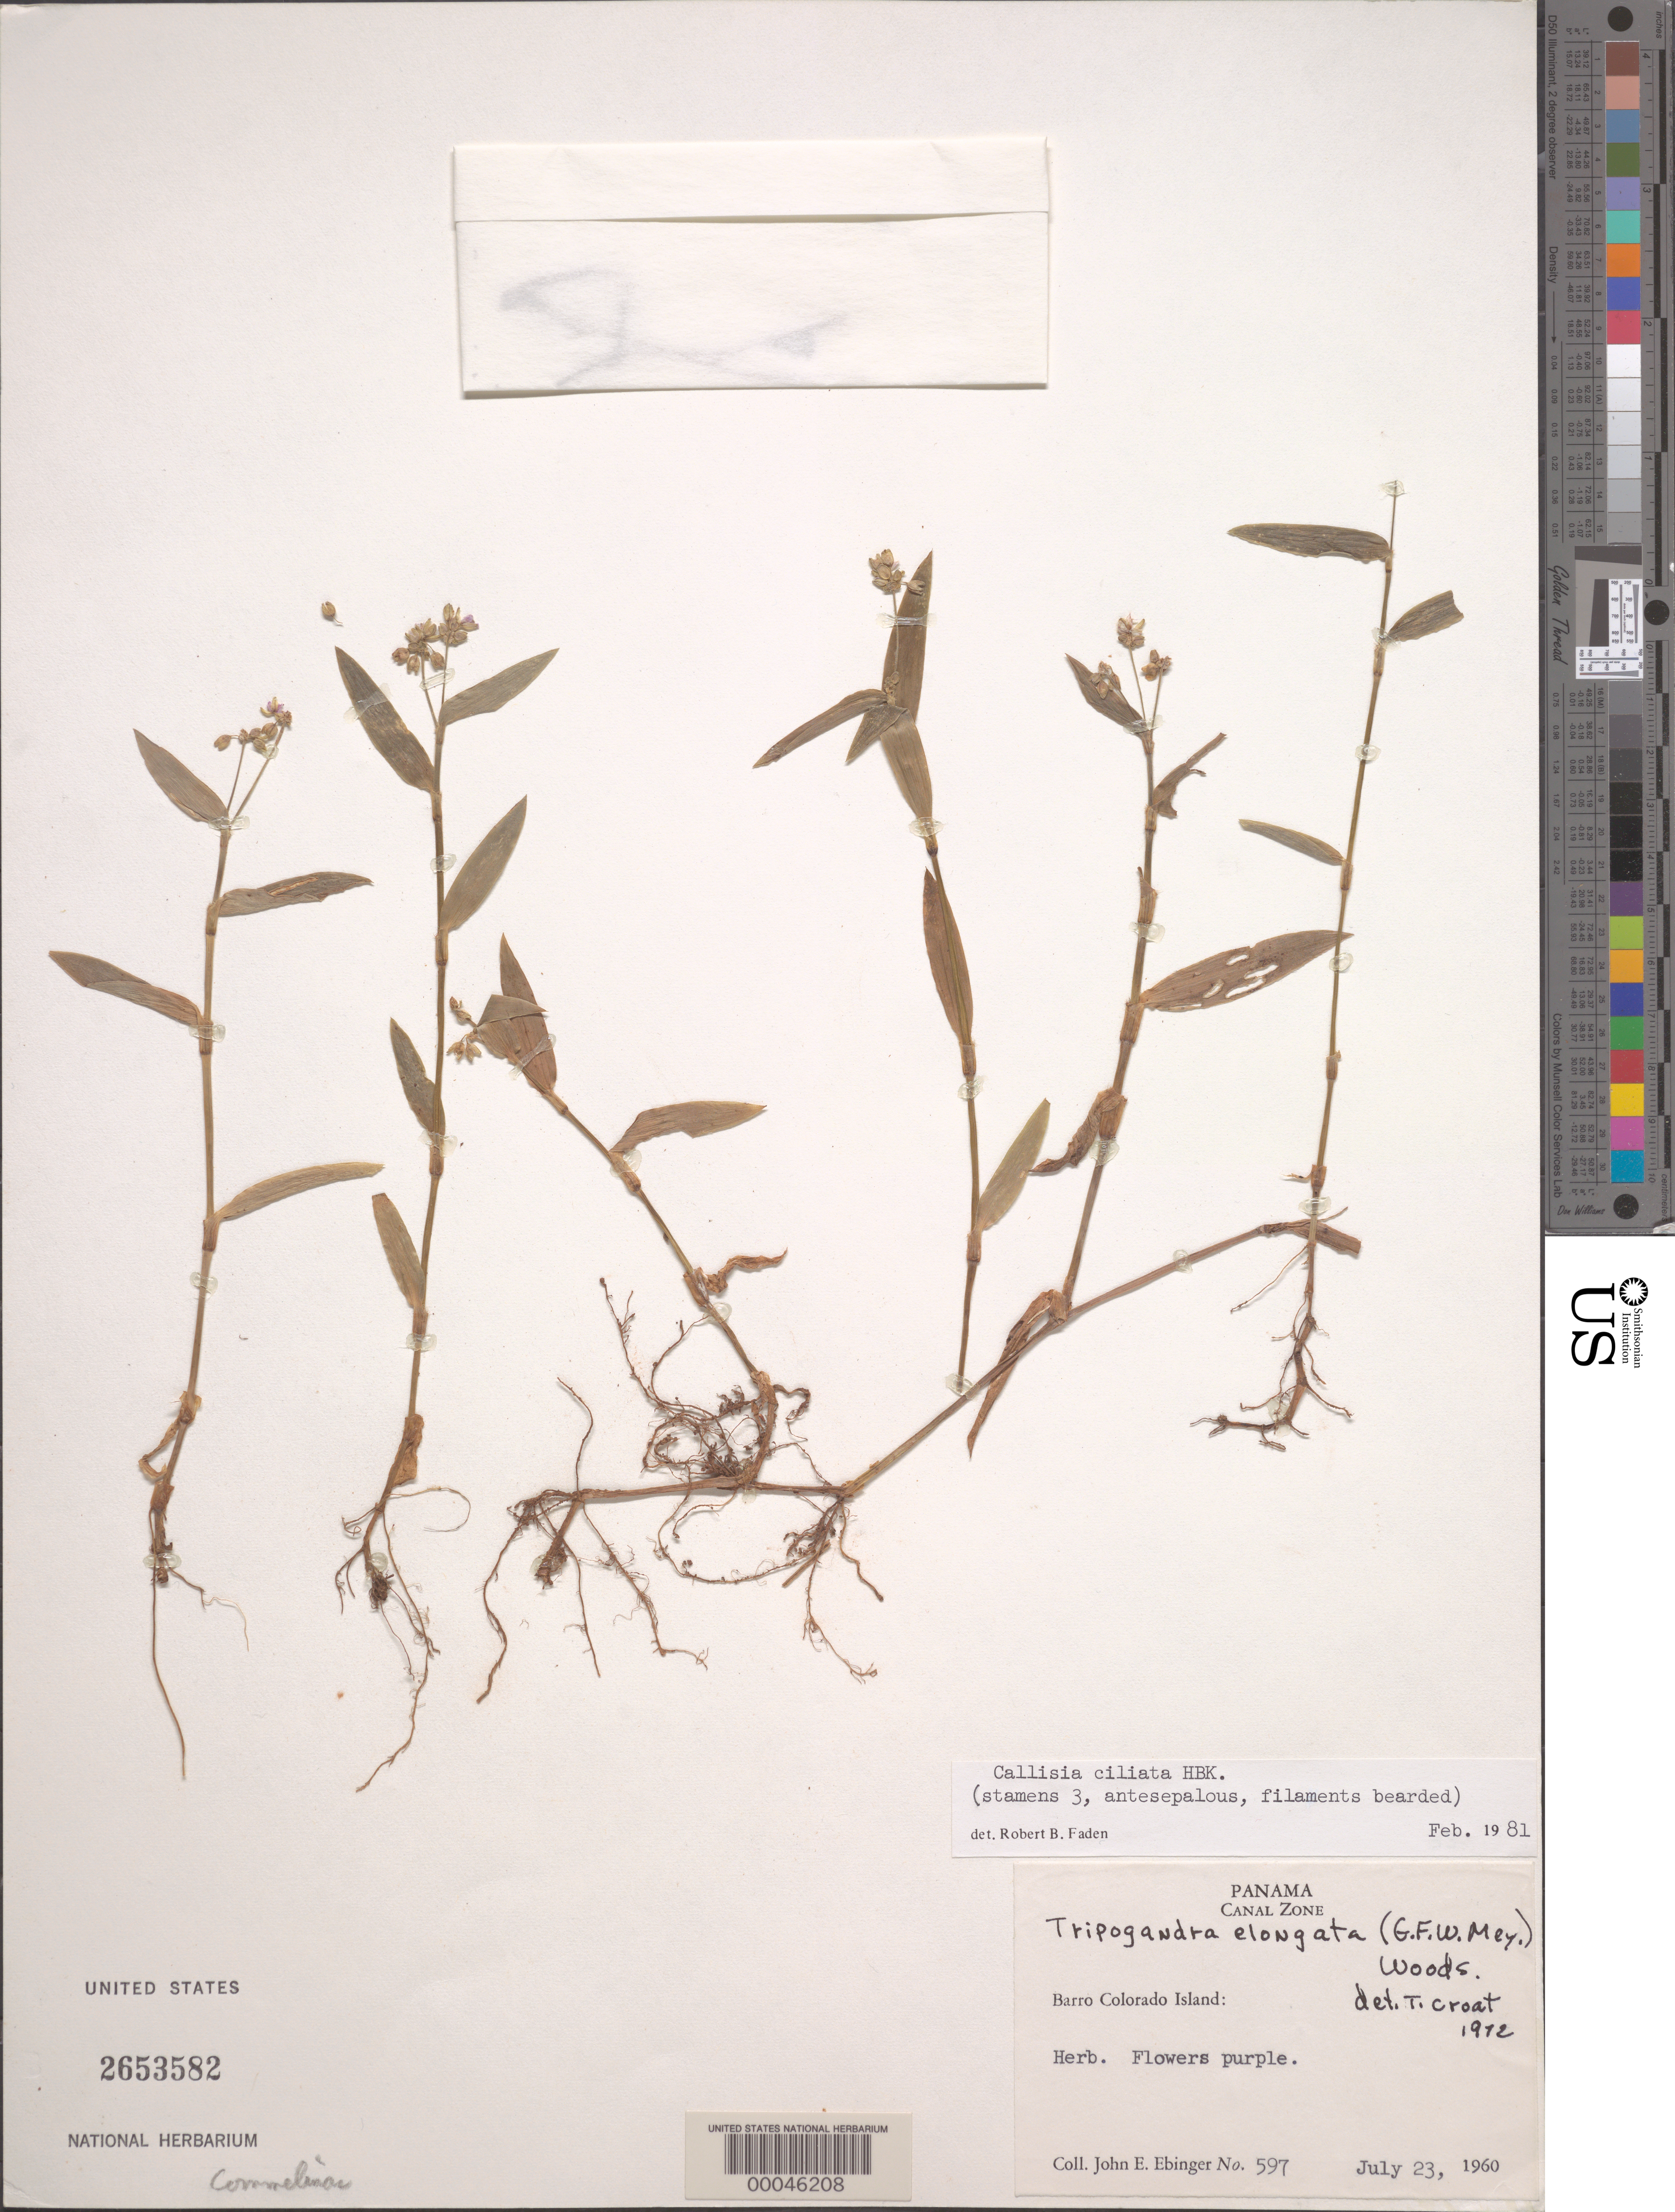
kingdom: Plantae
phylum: Tracheophyta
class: Liliopsida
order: Commelinales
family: Commelinaceae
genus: Tripogandra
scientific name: Tripogandra elongata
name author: (G. Mey.) Woodson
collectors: J. Ebinger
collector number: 597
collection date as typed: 23 Jul 1960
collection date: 1960-07-23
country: Panama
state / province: Panamá Oeste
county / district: Canal Zone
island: Barro Colorado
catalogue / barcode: US 2653582